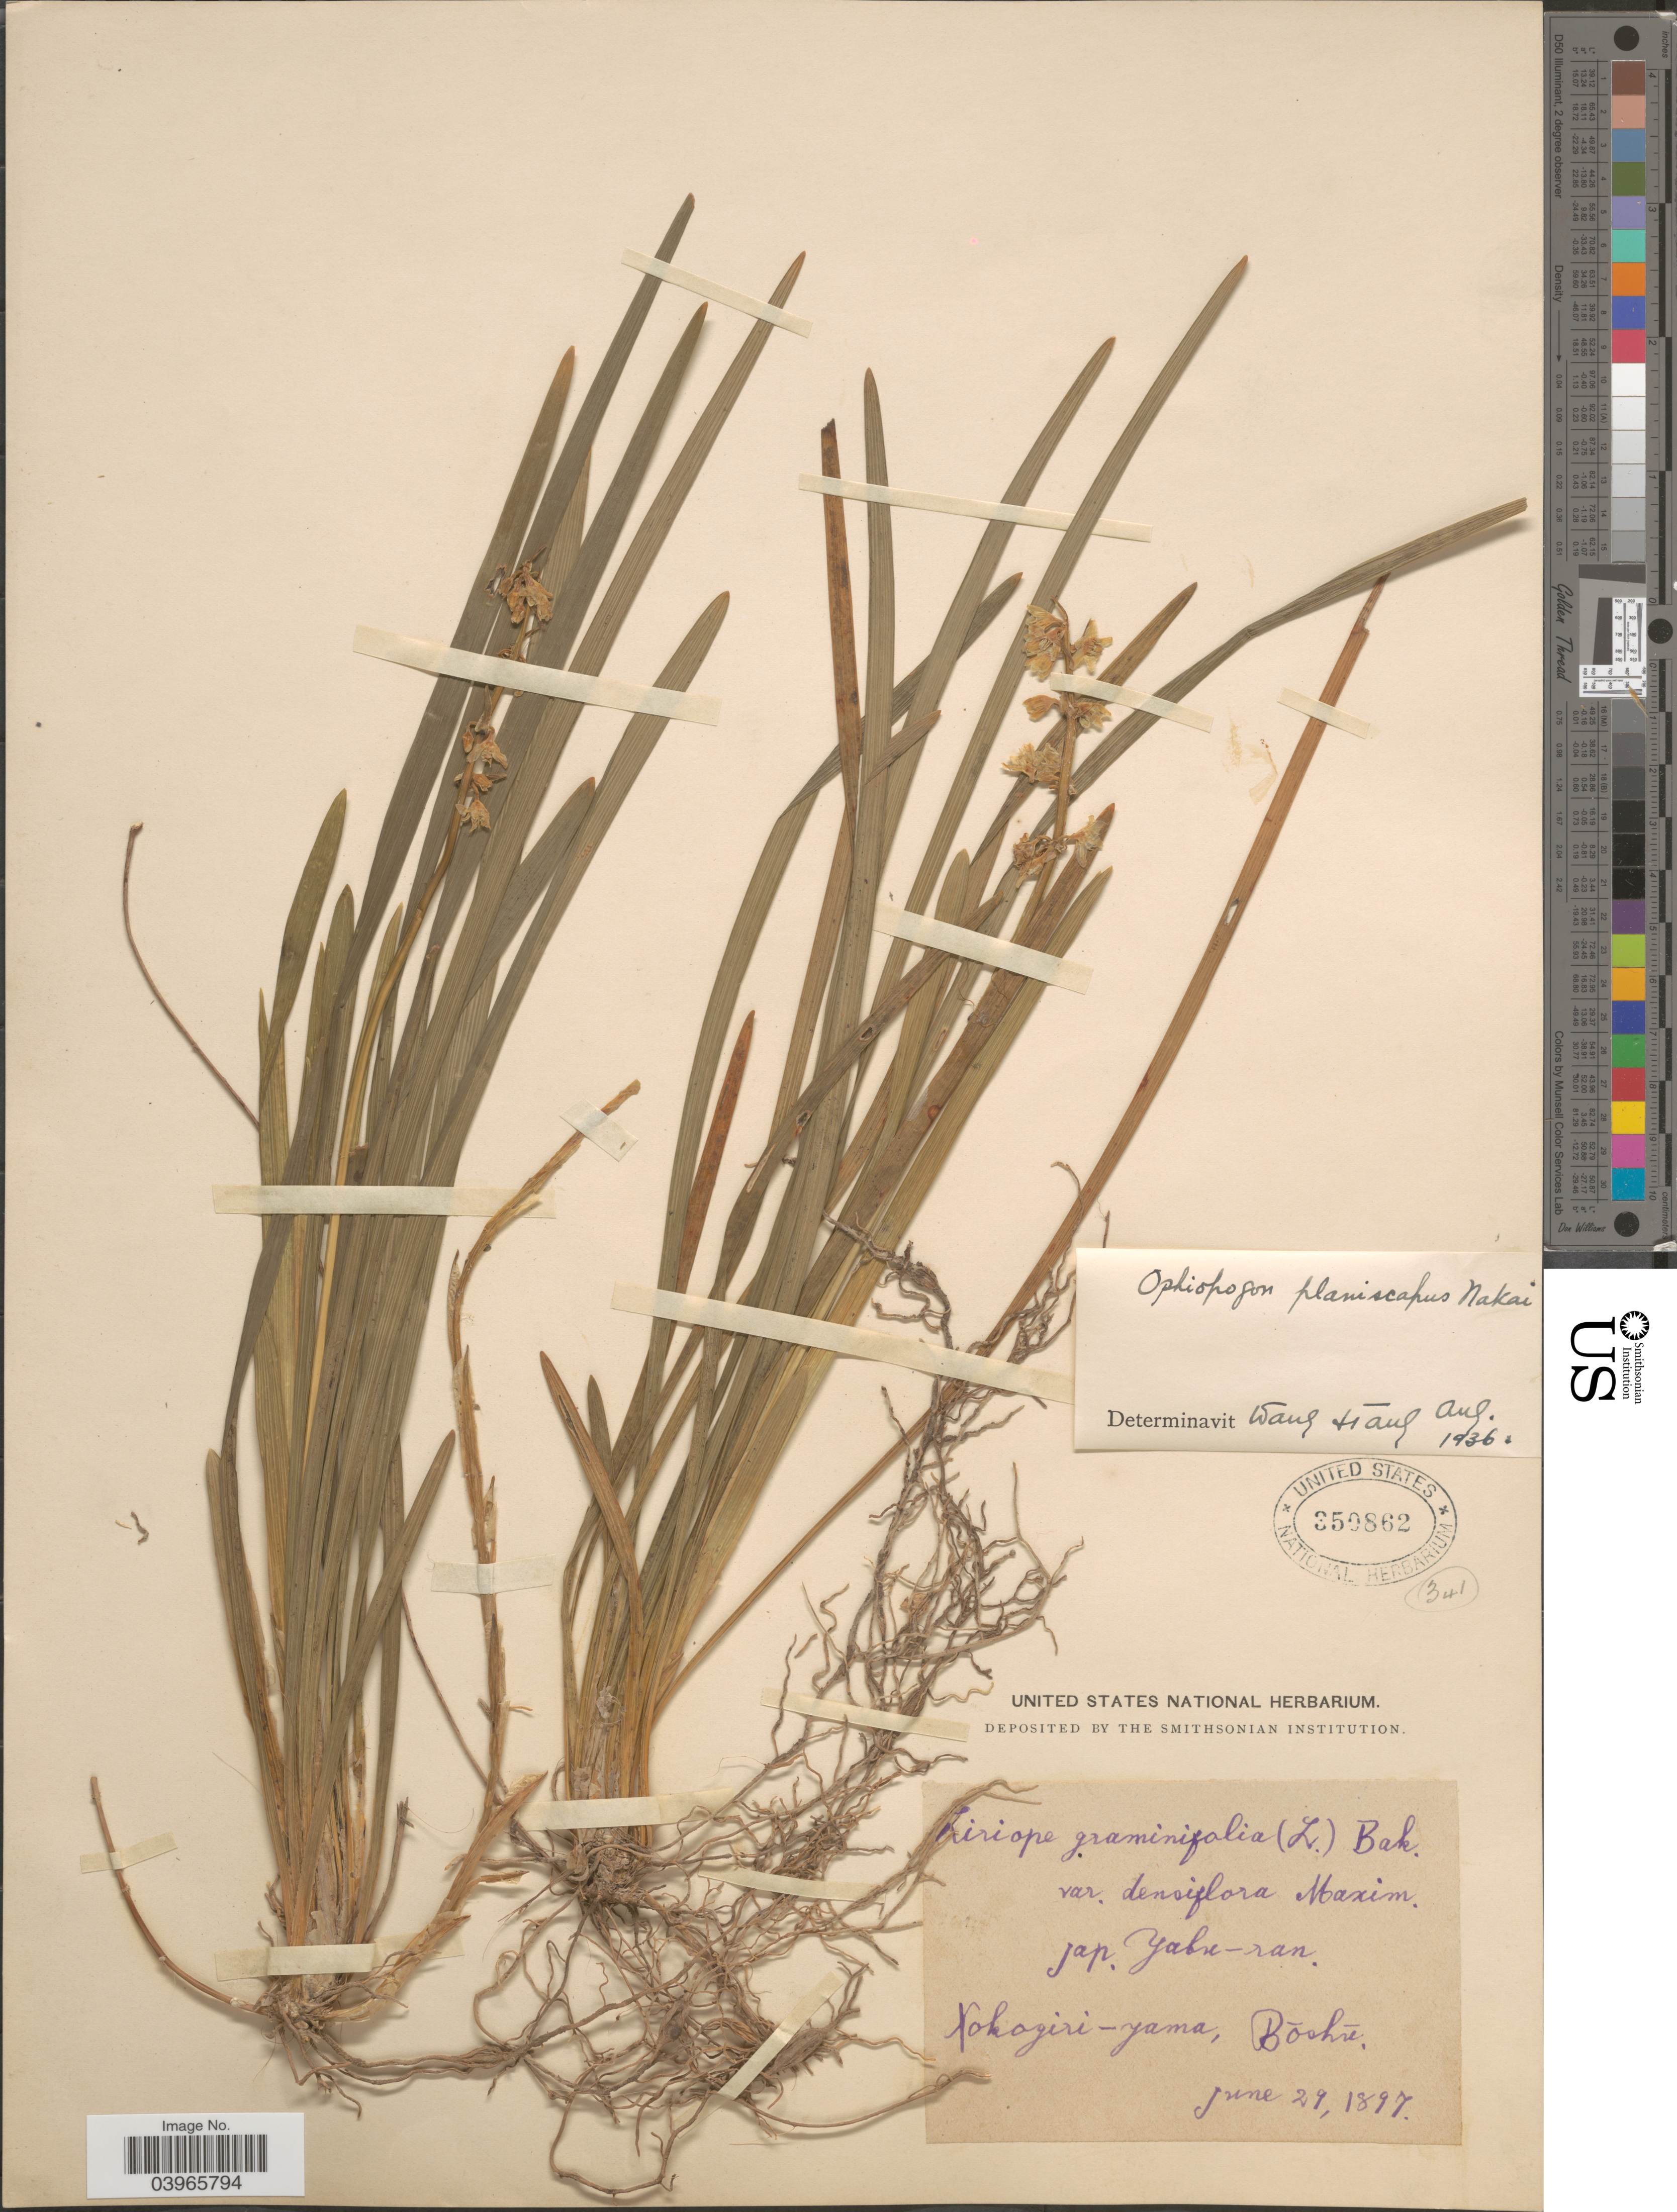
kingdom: Plantae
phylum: Tracheophyta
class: Liliopsida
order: Asparagales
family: Asparagaceae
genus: Ophiopogon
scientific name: Ophiopogon planiscapus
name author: Nakai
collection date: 1897-06-29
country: Japan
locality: Nokogiri-yama, Bōshū.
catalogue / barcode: US 350862